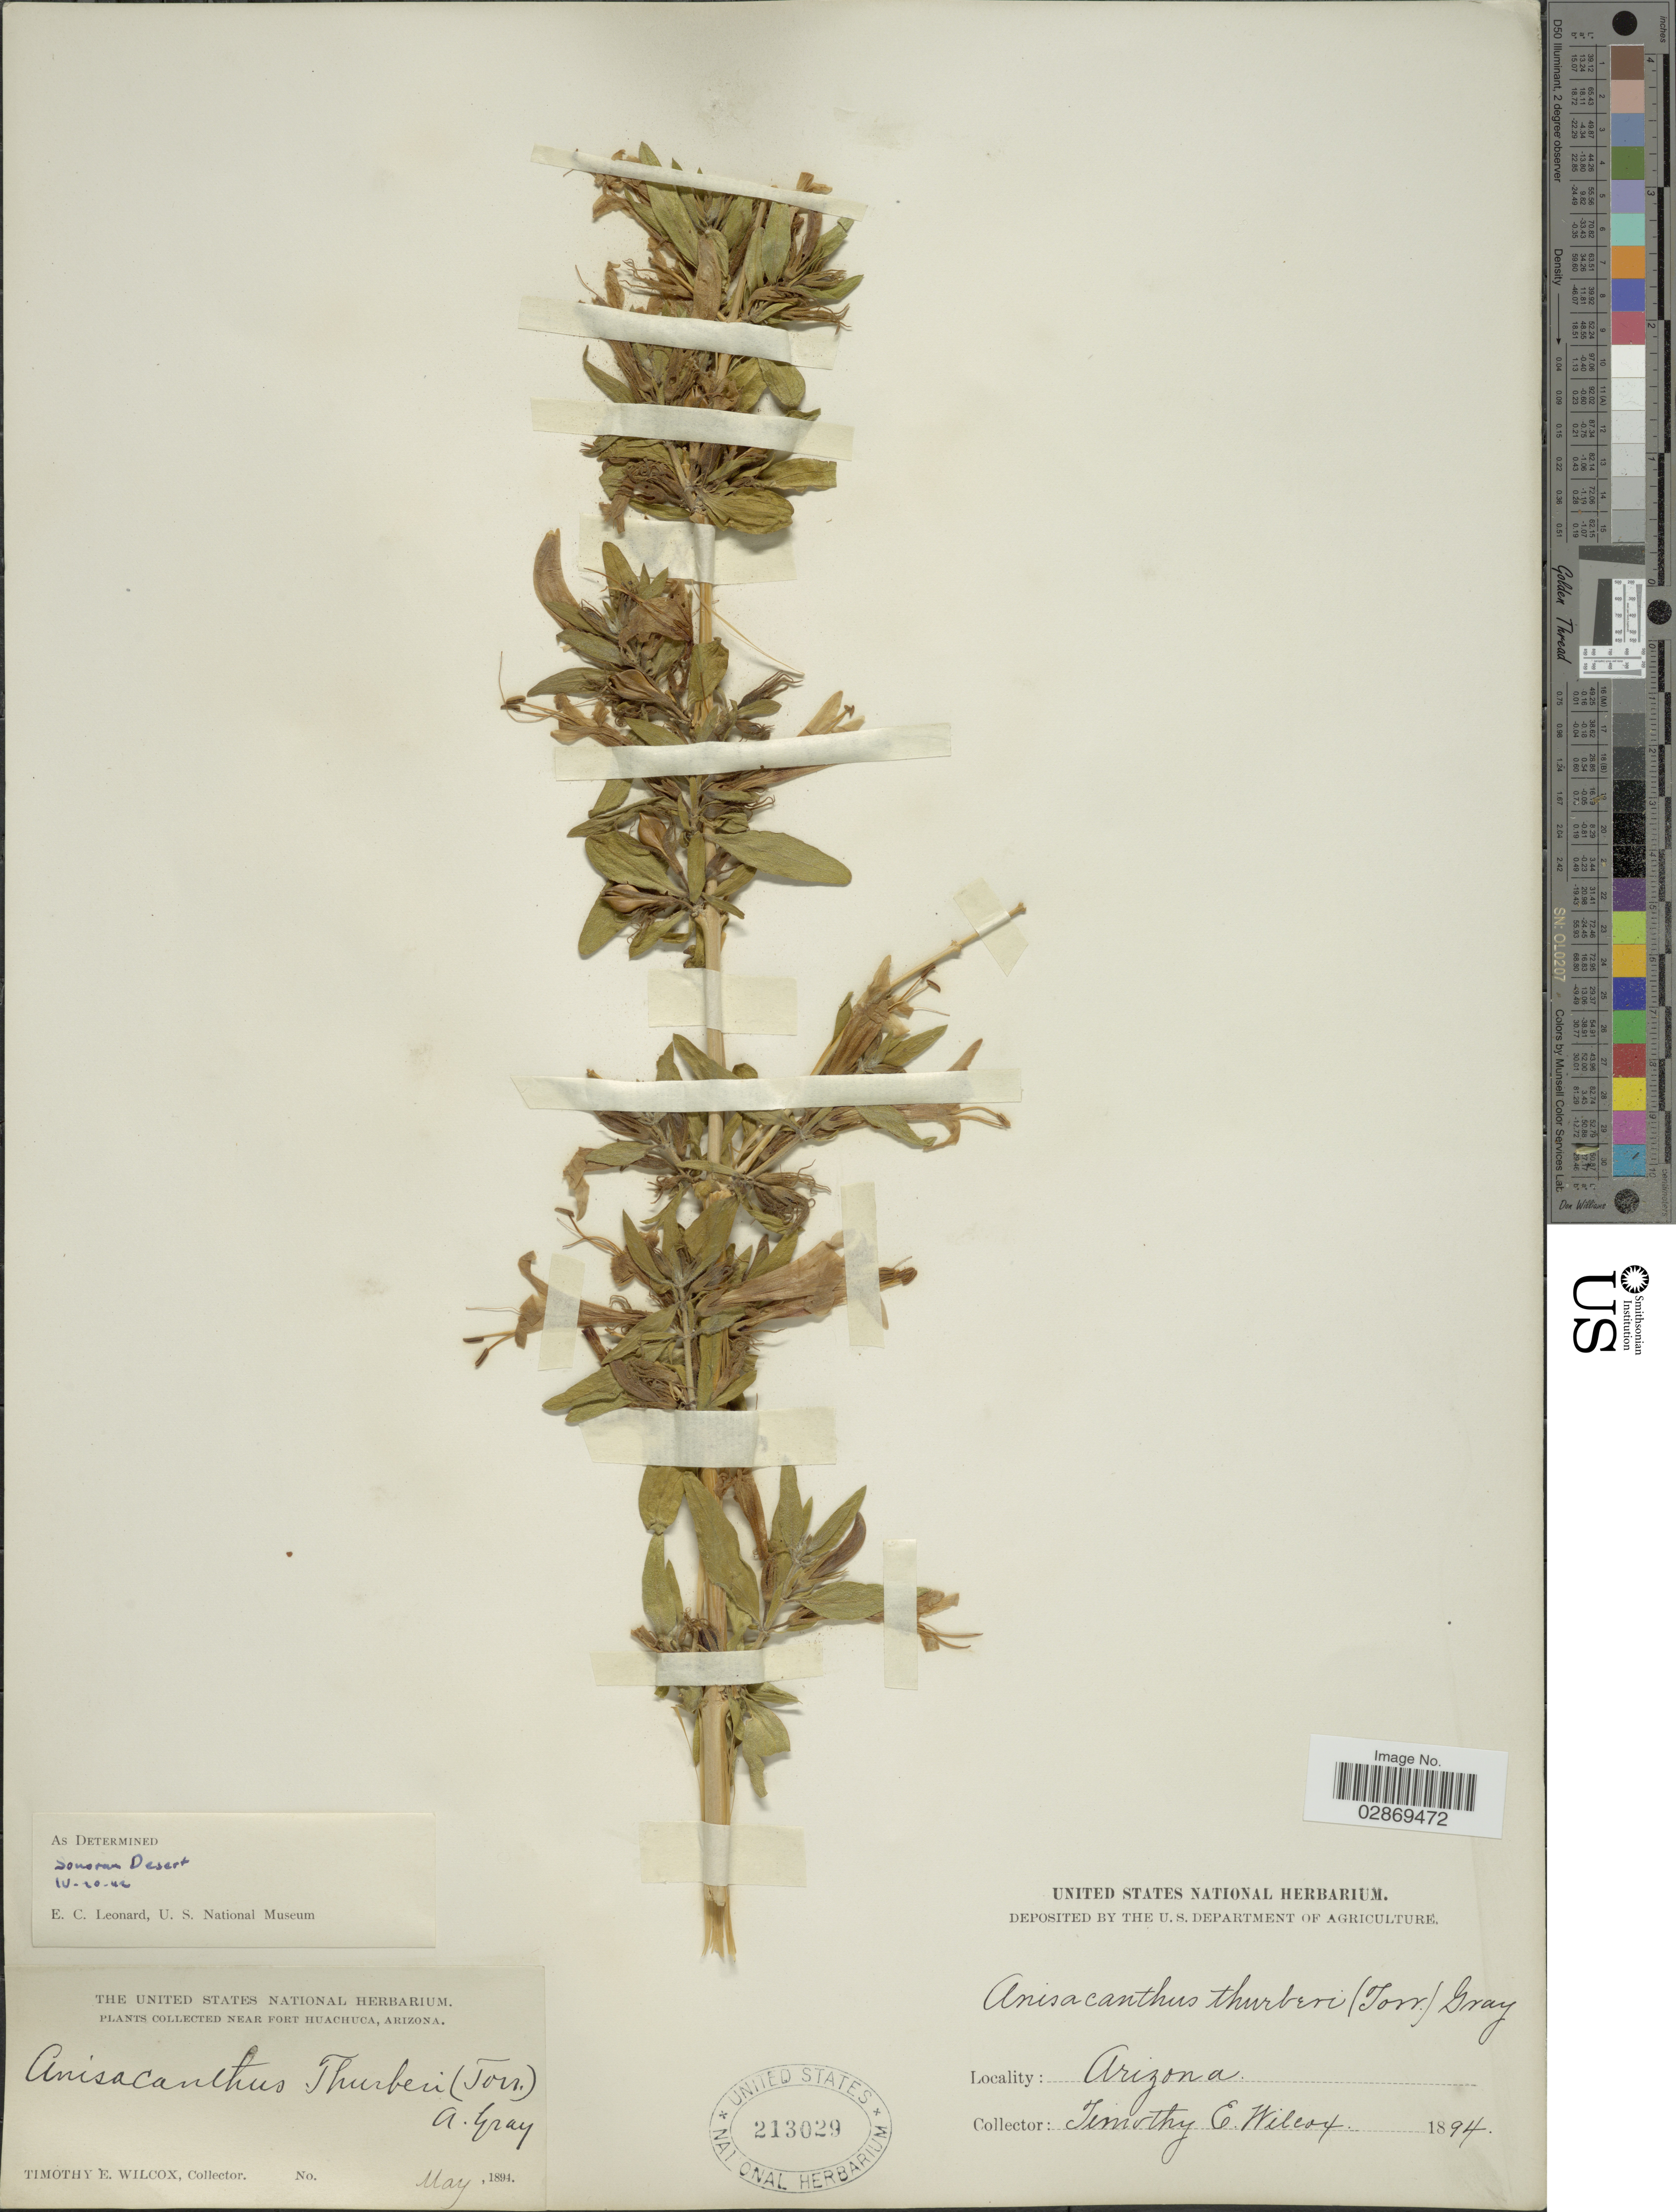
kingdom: Plantae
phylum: Tracheophyta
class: Magnoliopsida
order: Lamiales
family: Acanthaceae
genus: Anisacanthus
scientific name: Anisacanthus thurberi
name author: (Torr.) A. Gray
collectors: T. E. Wilcox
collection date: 1894-05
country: United States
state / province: Arizona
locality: Near Fort Huachuca.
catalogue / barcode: US 213029